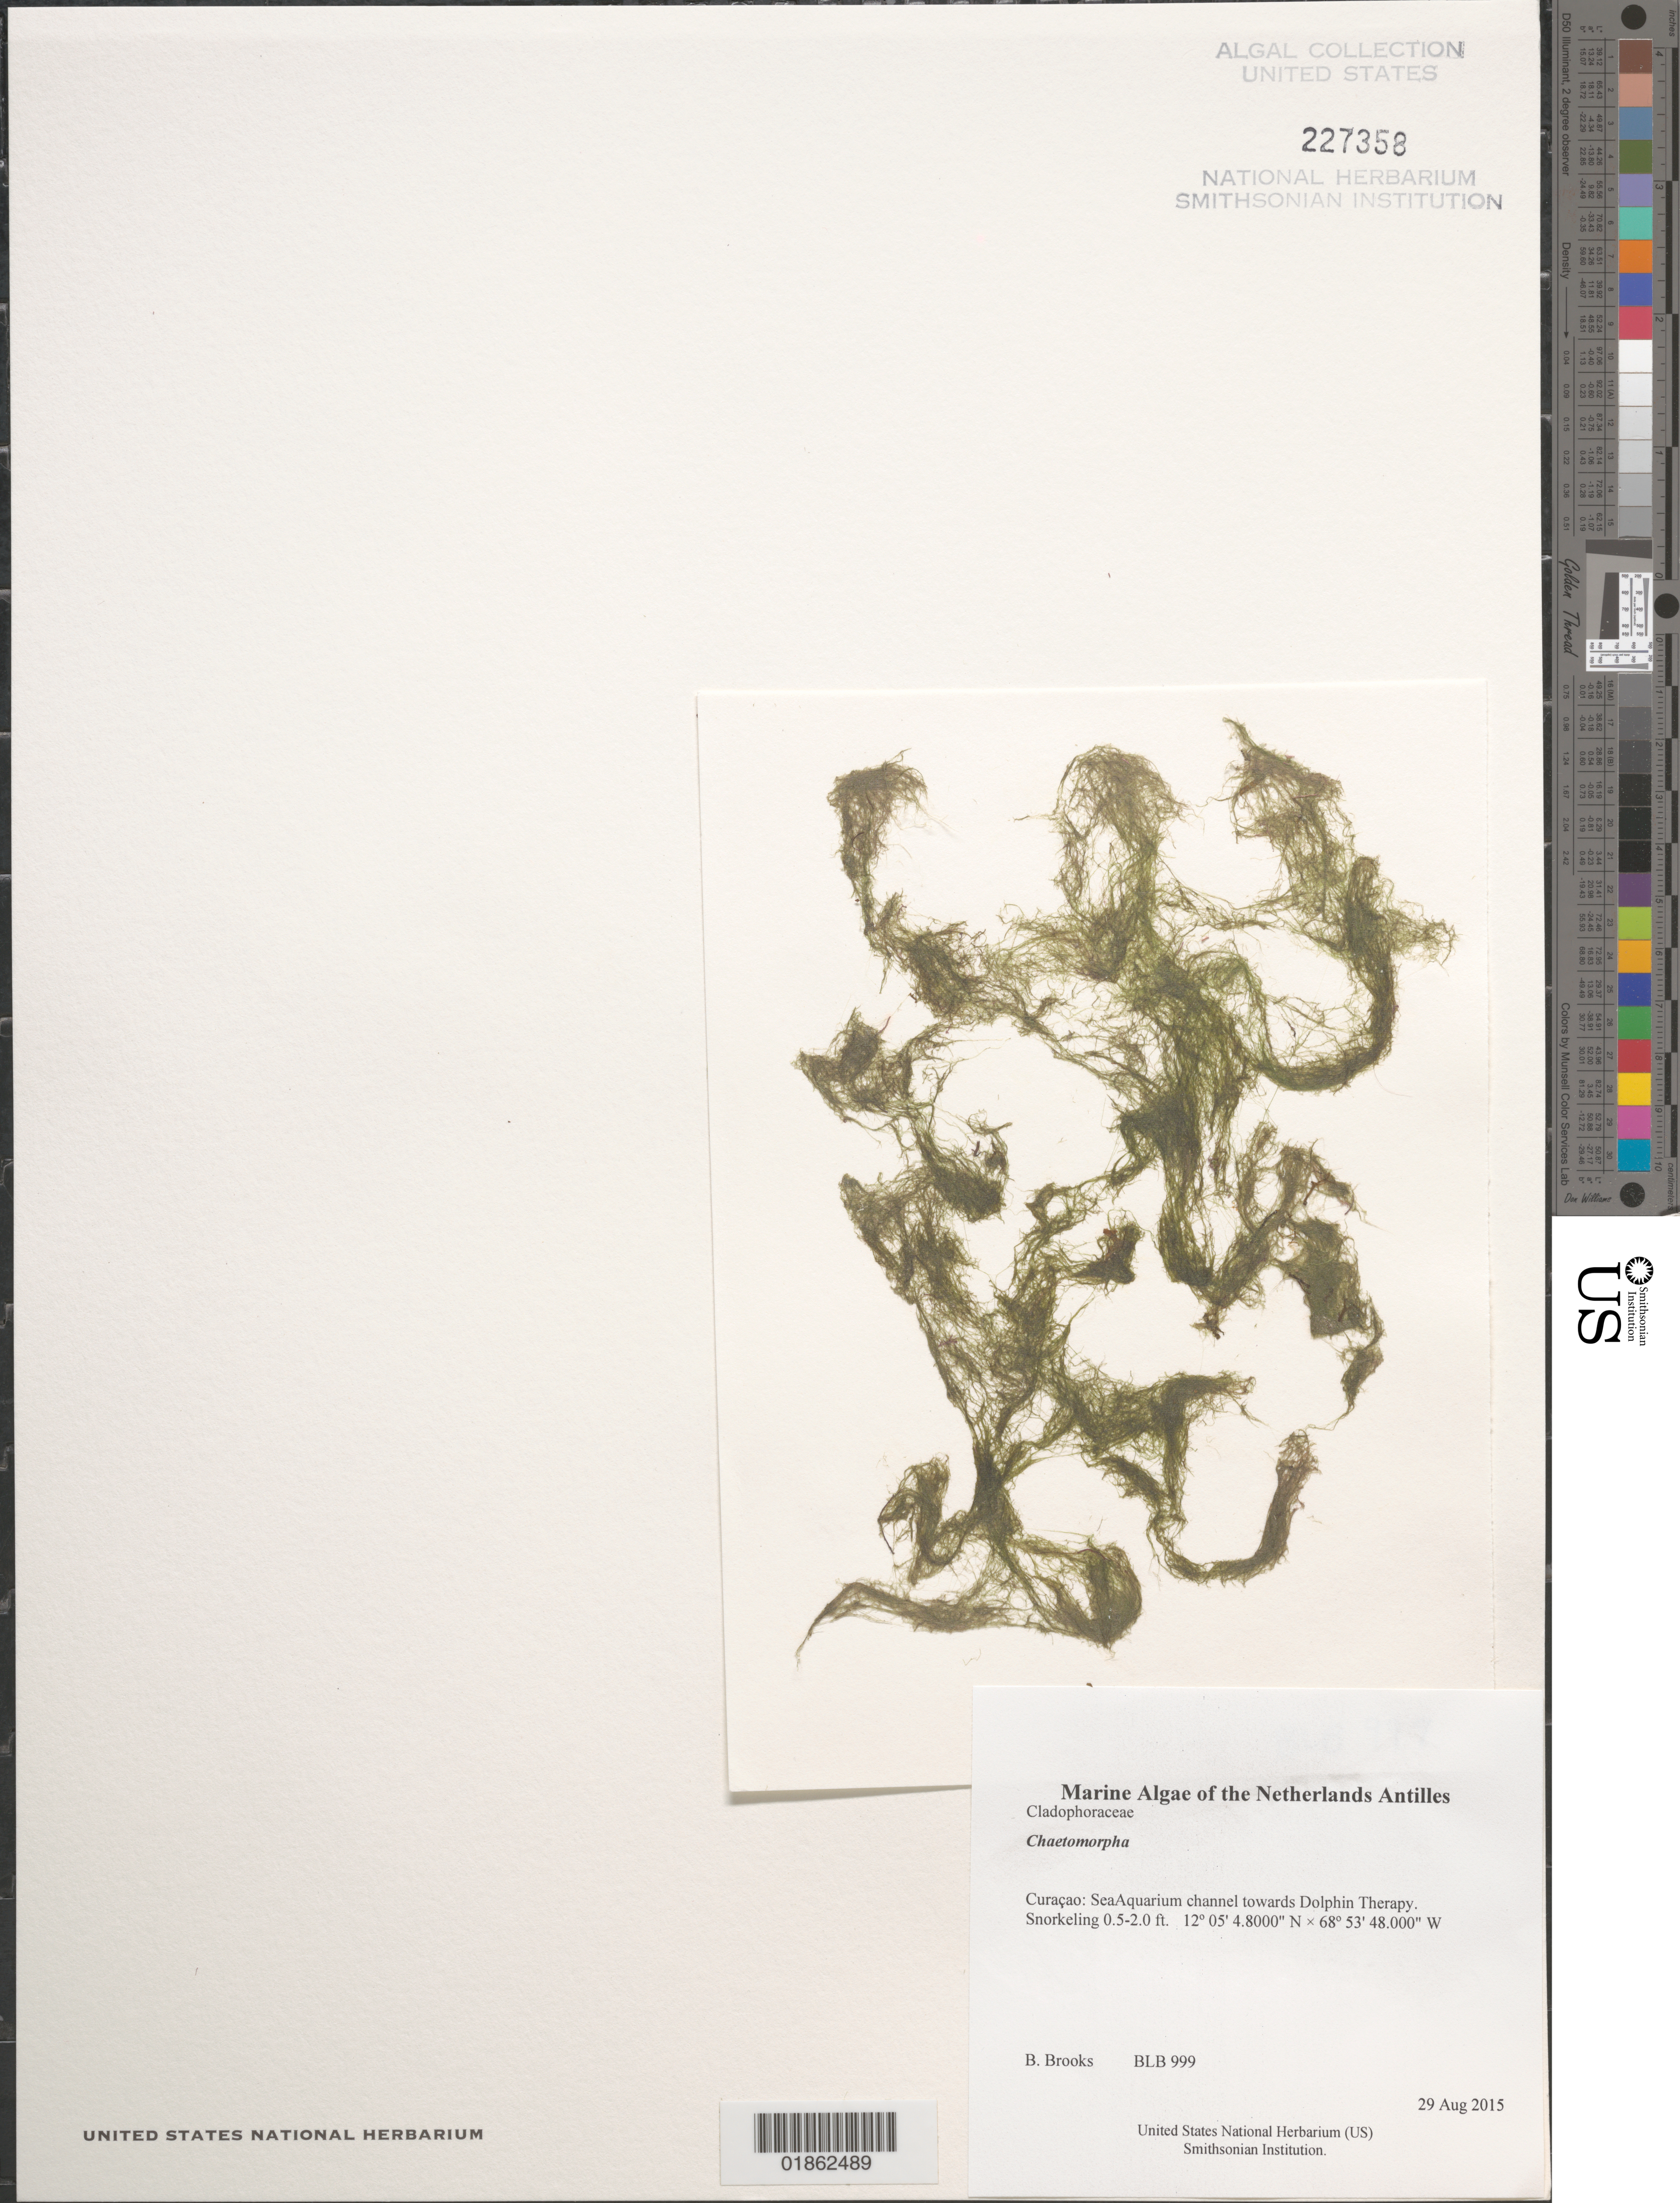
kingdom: Plantae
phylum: Chlorophyta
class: Ulvophyceae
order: Cladophorales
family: Cladophoraceae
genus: Chaetomorpha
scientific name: Chaetomorpha sp.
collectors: B. Brooks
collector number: BLB 999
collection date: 2015-08-29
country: Curaçao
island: Curaçao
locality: SeaAquarium channel towards Dolphin Therapy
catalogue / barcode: US 227358